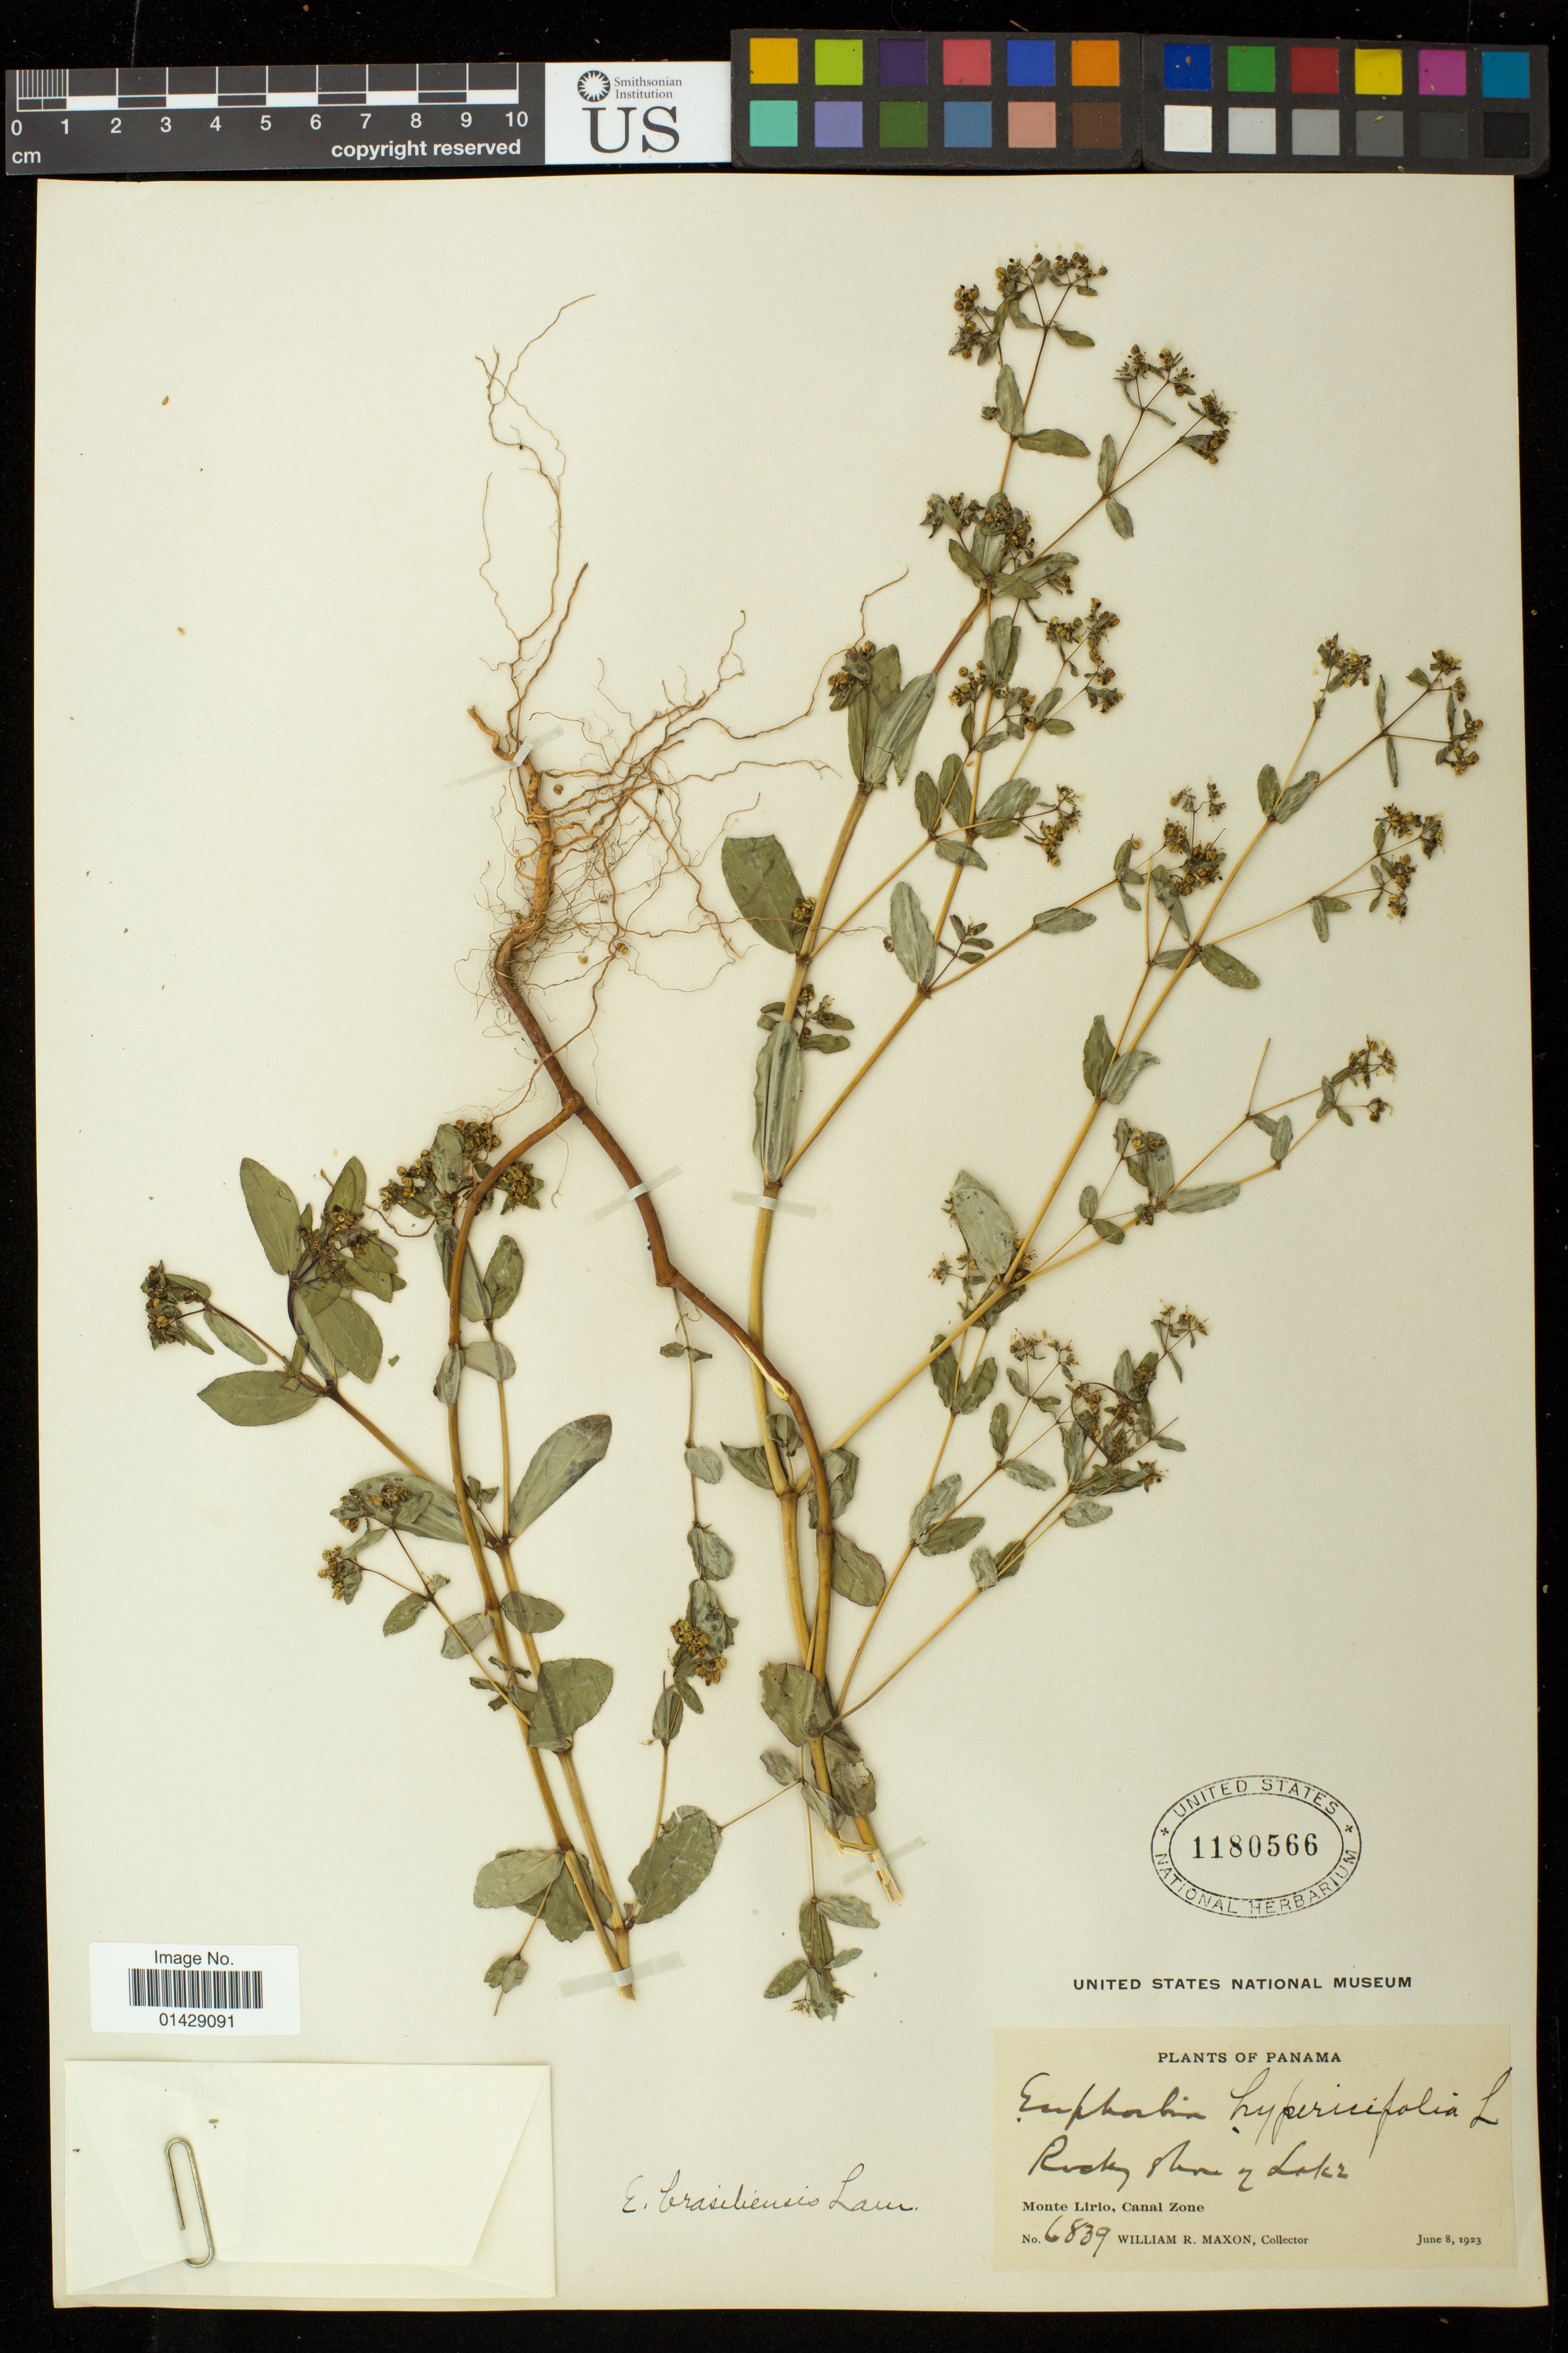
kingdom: Plantae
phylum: Tracheophyta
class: Magnoliopsida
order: Malpighiales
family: Euphorbiaceae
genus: Euphorbia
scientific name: Euphorbia hyssopifolia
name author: L.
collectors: W. R. Maxon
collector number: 6839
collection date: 1923-06-08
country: Panama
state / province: Colón / Panamá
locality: Rocky shore of Lake; Monte Lirio, Canal Zone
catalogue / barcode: US 1180566